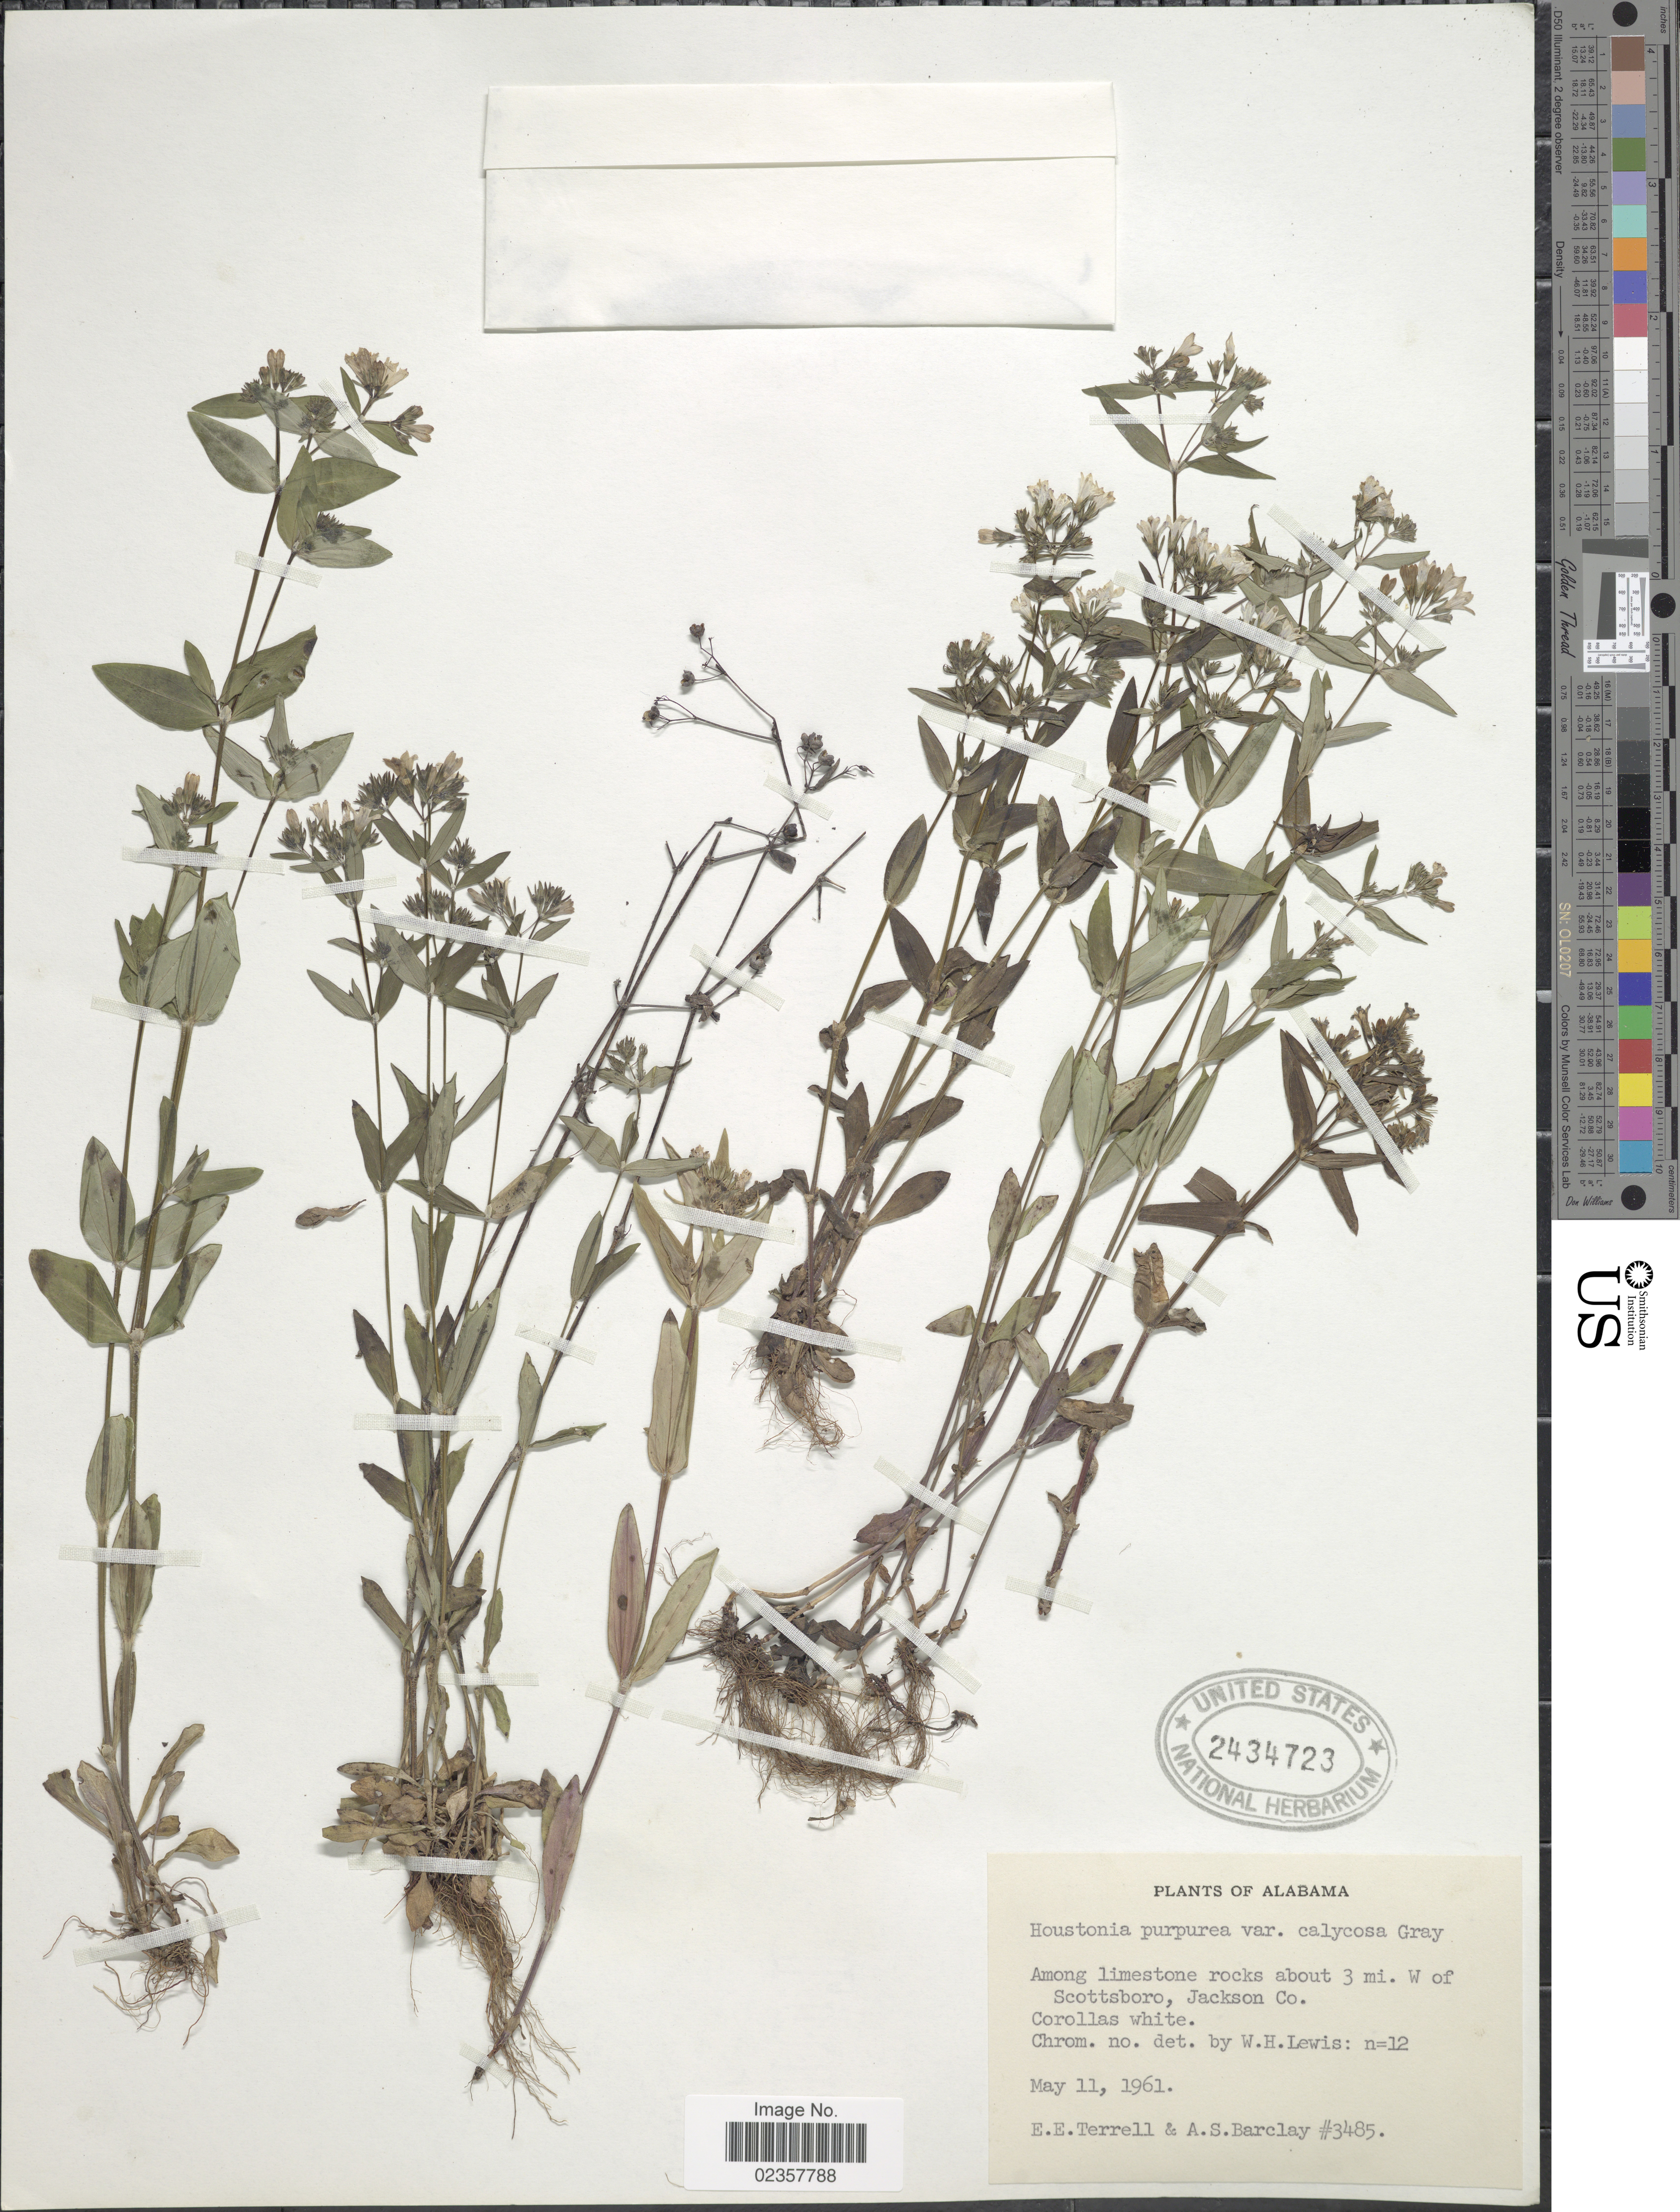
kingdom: Plantae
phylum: Tracheophyta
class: Magnoliopsida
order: Gentianales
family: Rubiaceae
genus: Houstonia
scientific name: Houstonia purpurea var. calycosa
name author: A. Gray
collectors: E. E. Terrell & A. S. Barclay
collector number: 3485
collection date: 1961-05-11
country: United States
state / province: Alabama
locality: Among limestone rocks about 3 mi. W of Scottsboro, Jackson Co.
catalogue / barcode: US 2434723